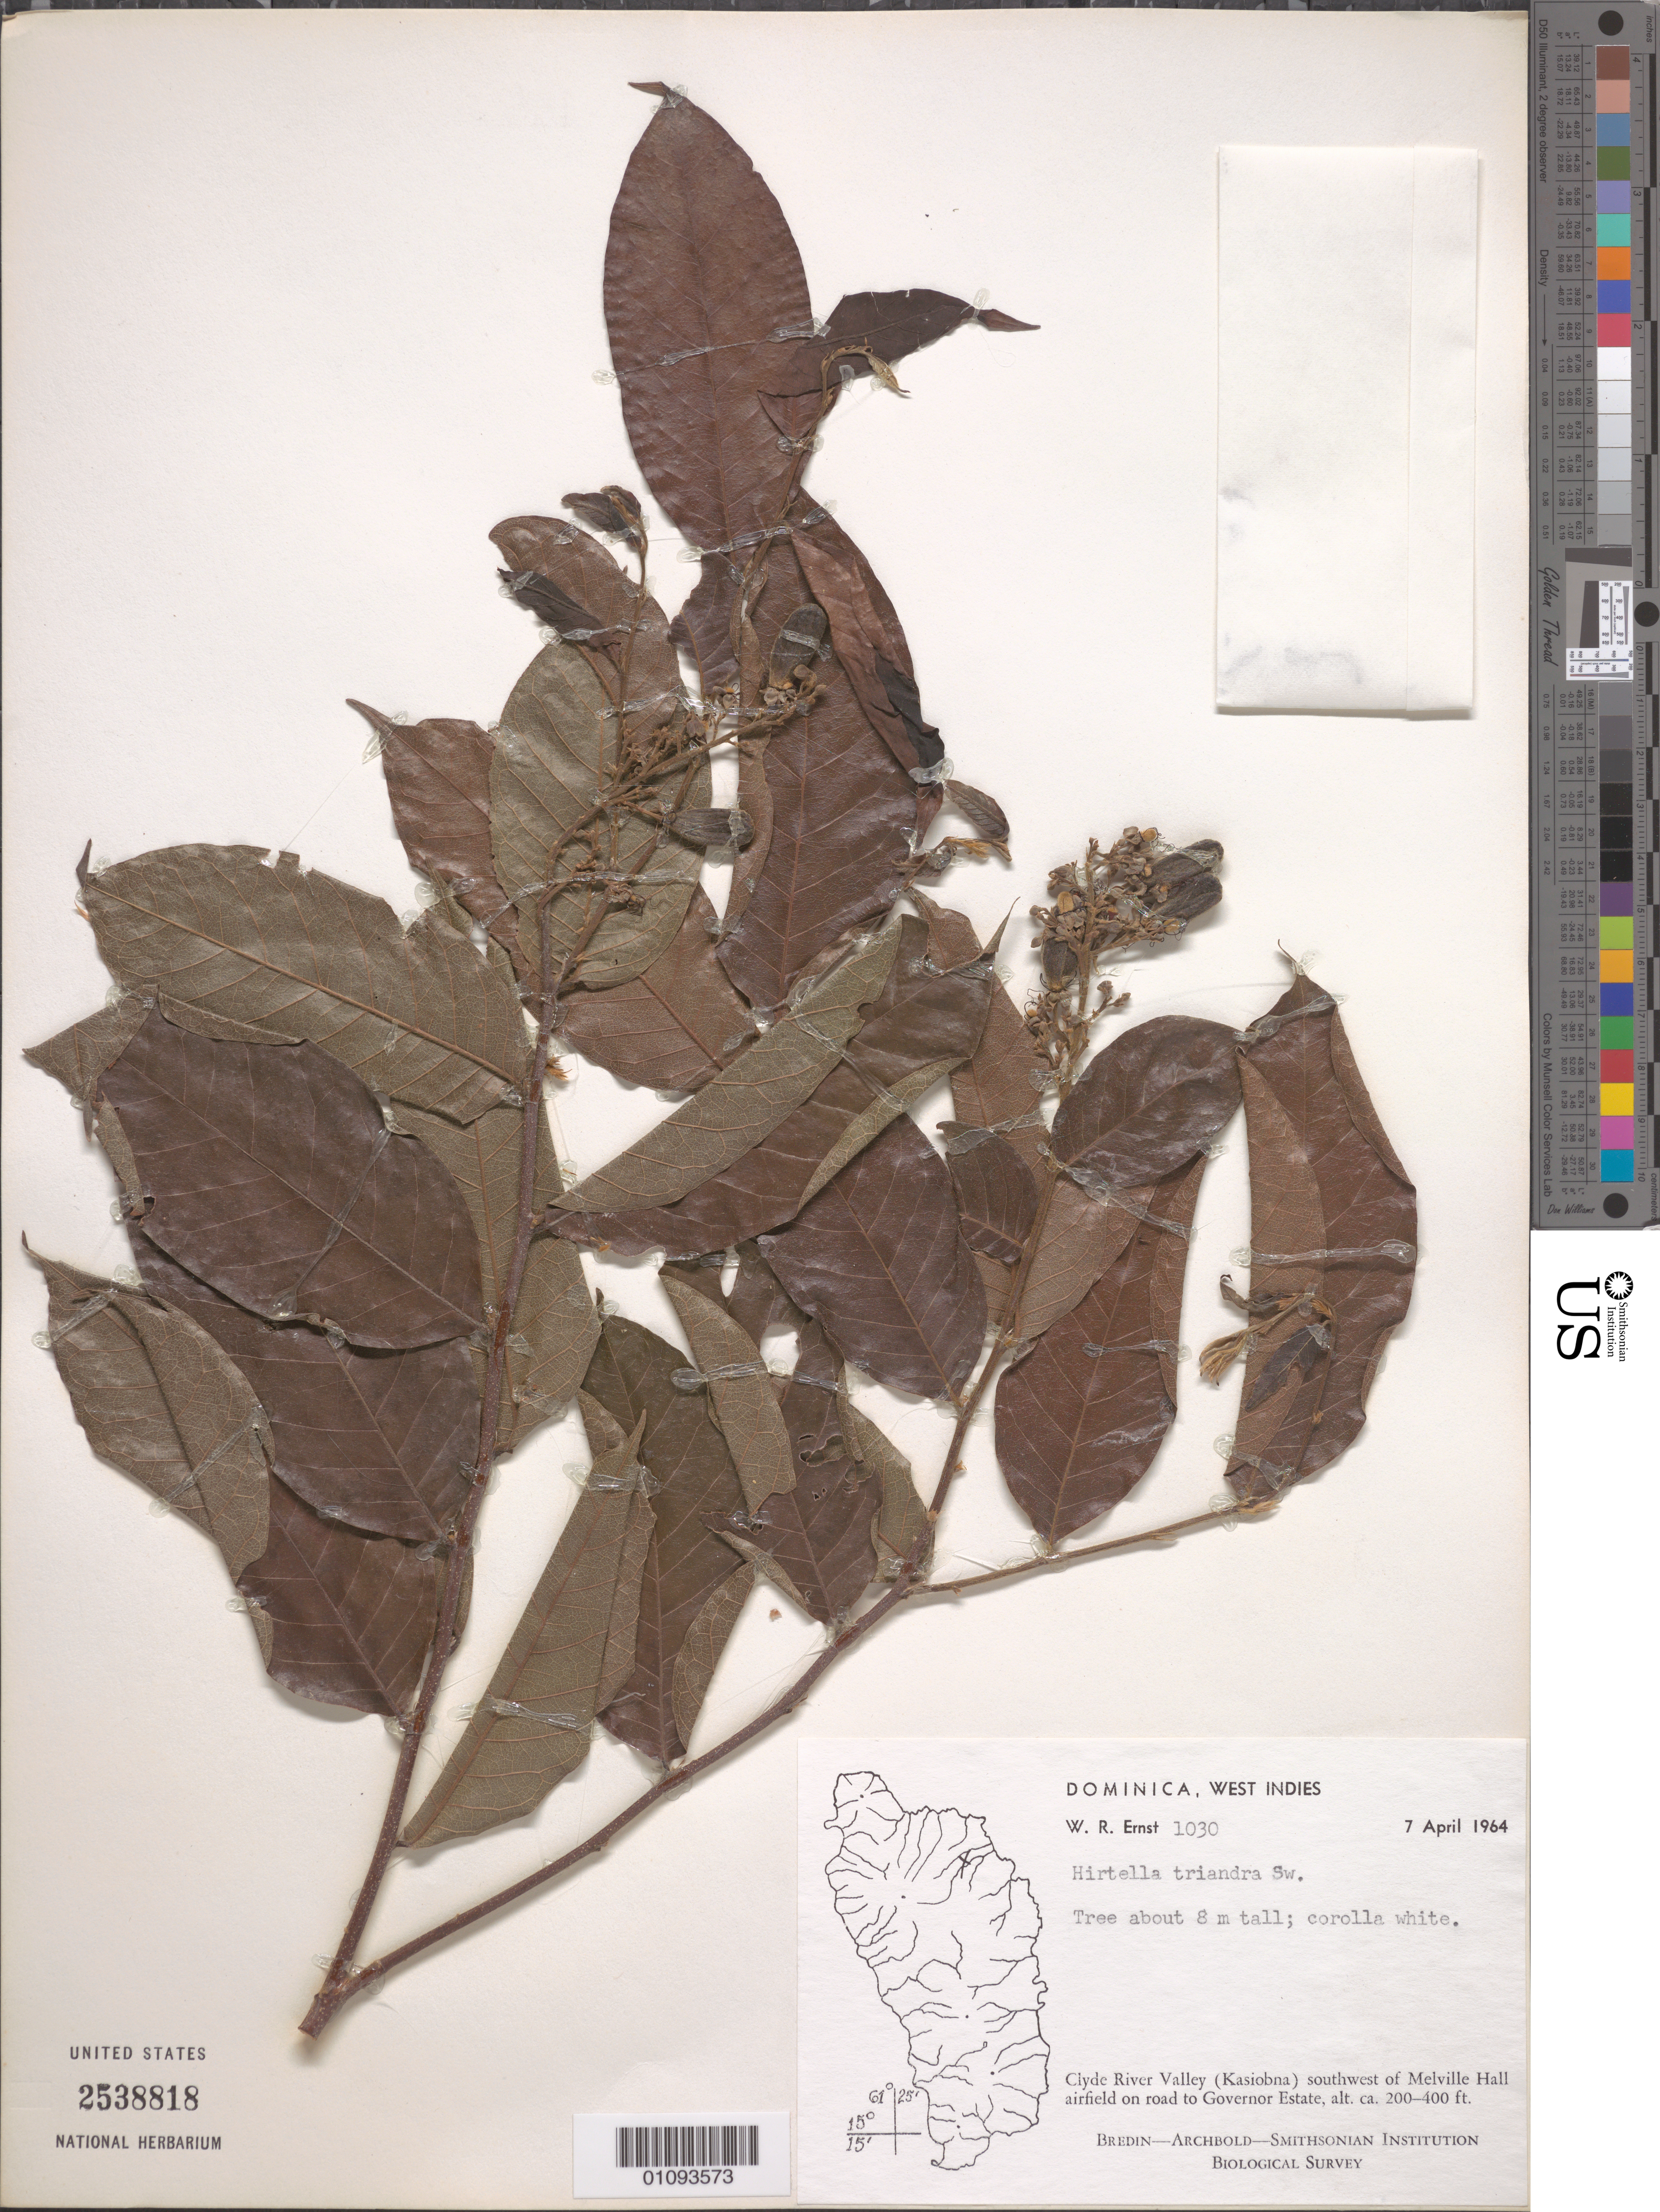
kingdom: Plantae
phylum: Tracheophyta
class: Magnoliopsida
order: Malpighiales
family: Chrysobalanaceae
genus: Hirtella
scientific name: Hirtella triandra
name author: Sw.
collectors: W. R. Ernst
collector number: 1030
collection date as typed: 07 Apr 1964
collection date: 1964-04-07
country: Dominica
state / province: St. Andrew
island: Dominica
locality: Clyde River Valley (Kasiobna) SW of Melville hall airfield on road to Governor Estate.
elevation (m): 61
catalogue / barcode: US 2538818